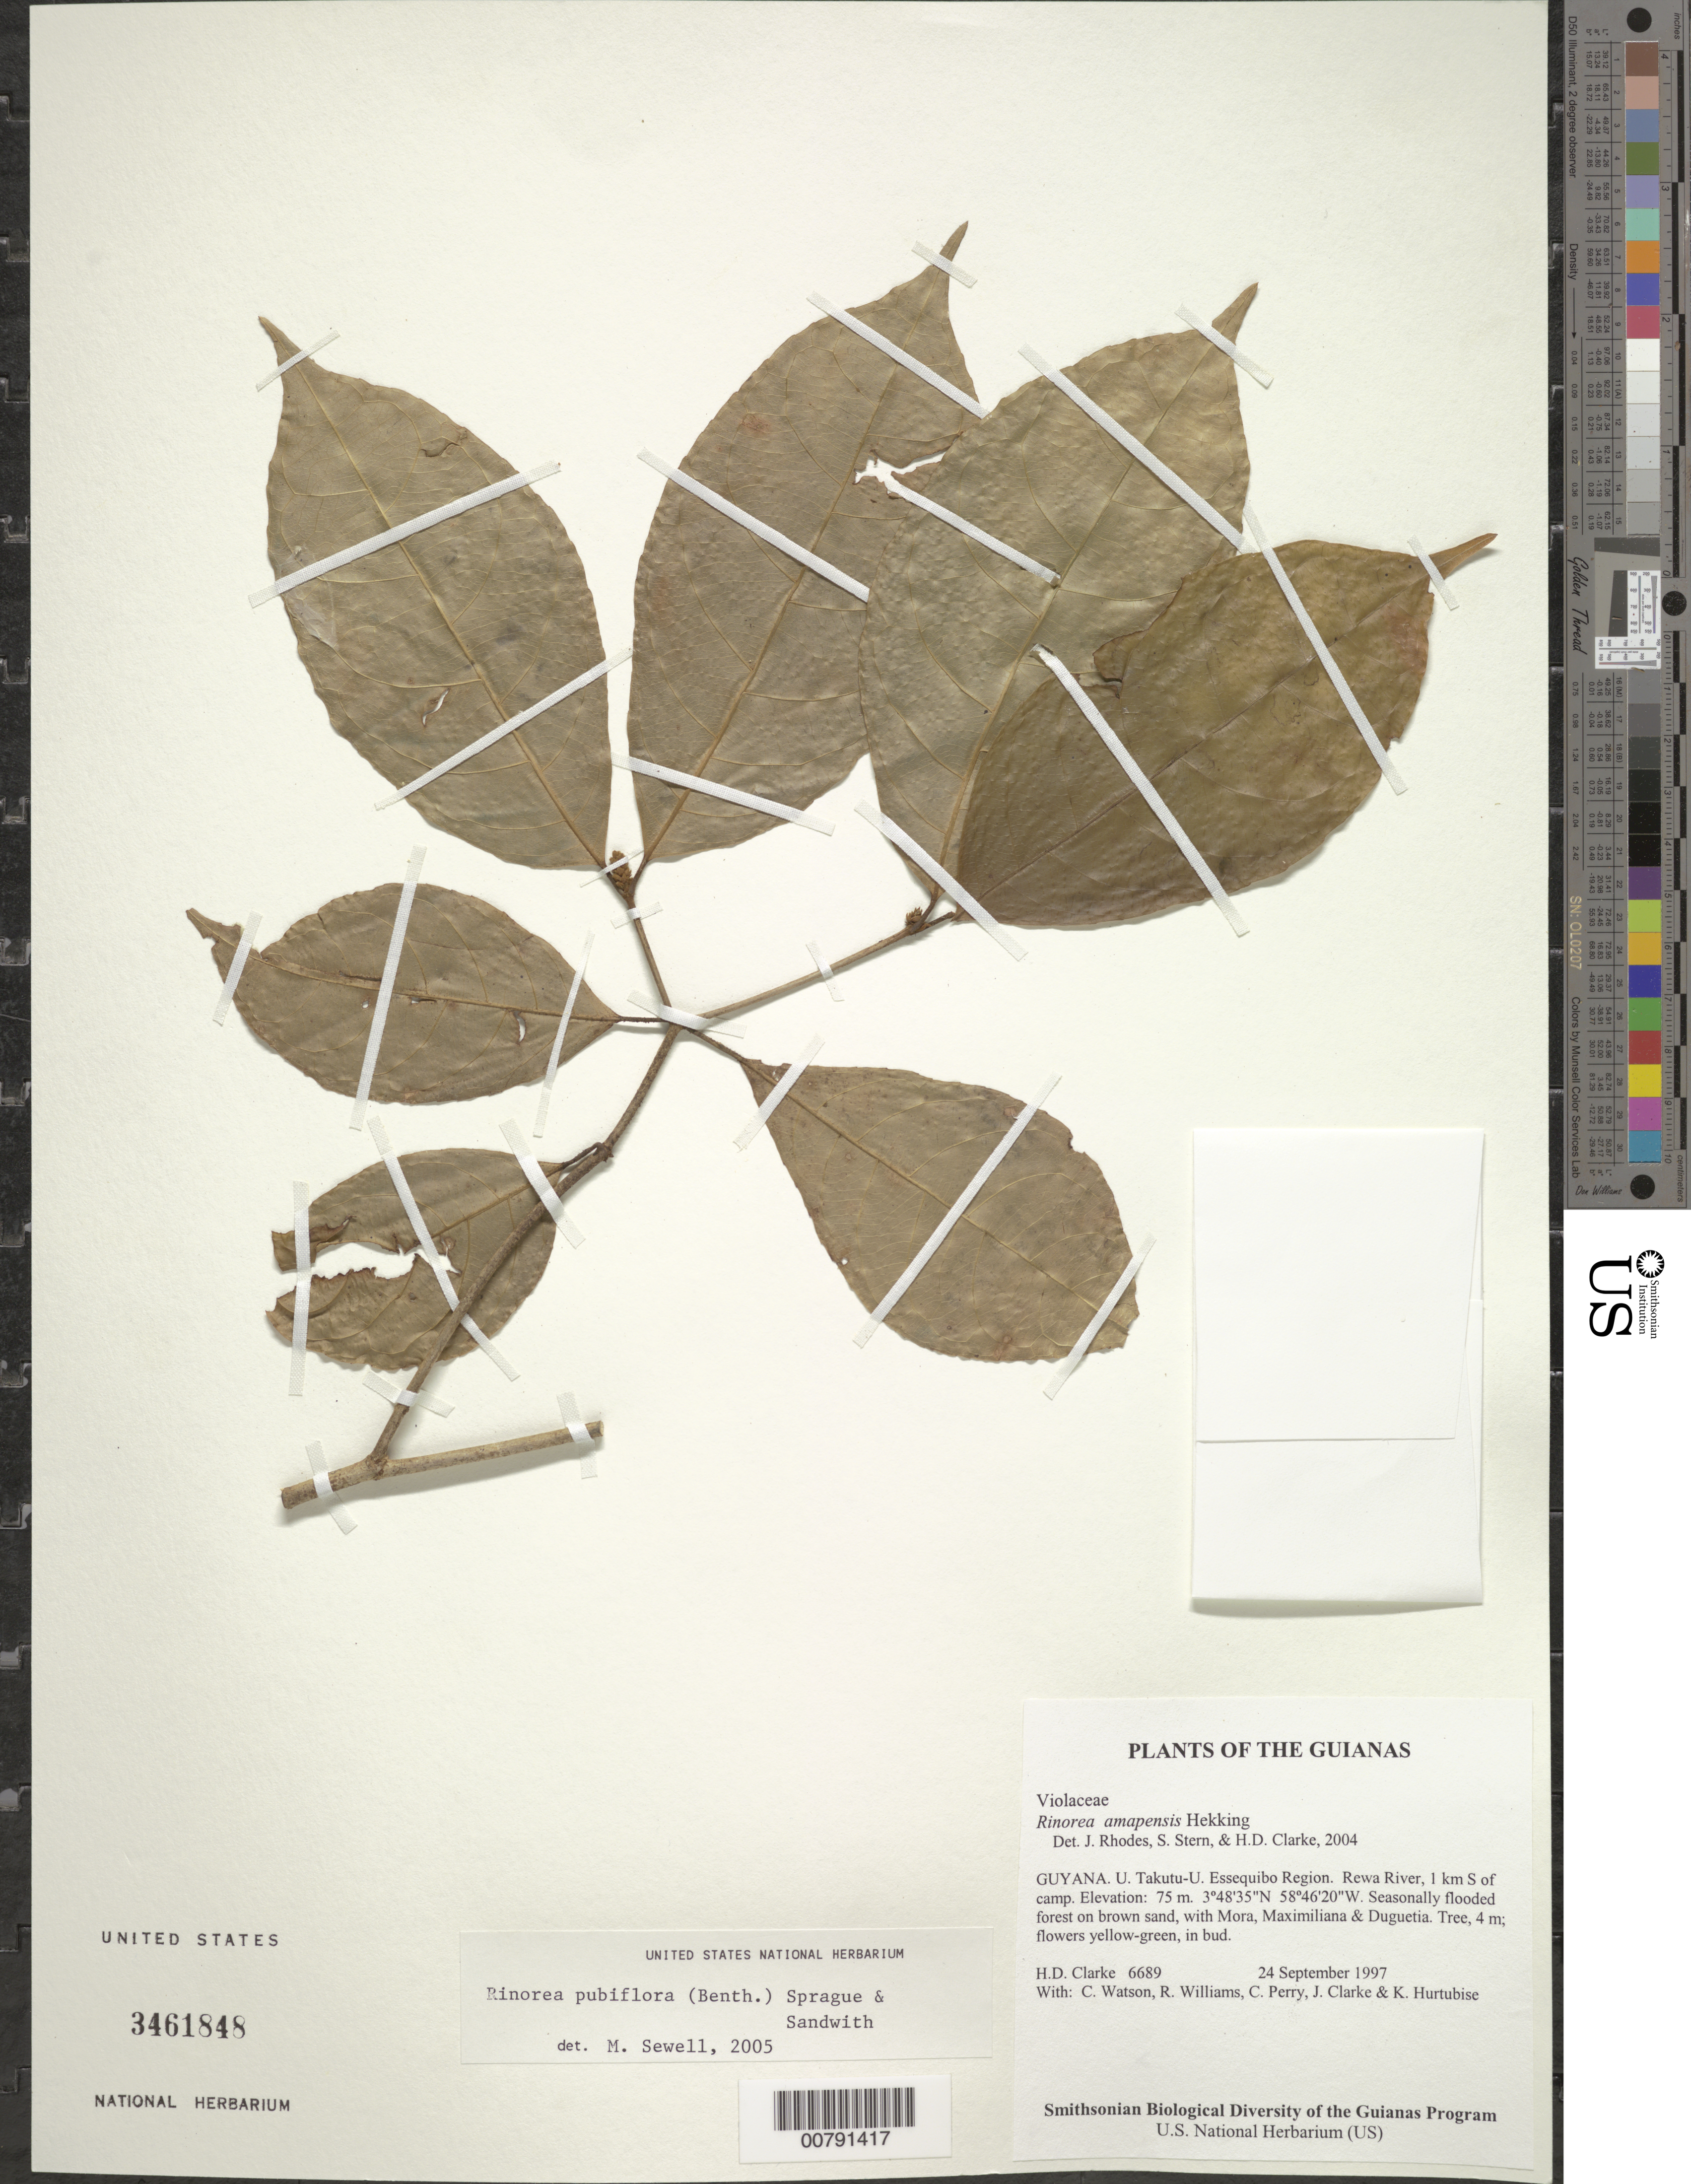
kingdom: Plantae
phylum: Tracheophyta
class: Magnoliopsida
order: Malpighiales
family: Violaceae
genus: Rinorea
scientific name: Rinorea pubiflora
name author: (Benth.) Sprague & Sandwith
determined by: Sewell, M.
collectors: H. D. Clarke, C. Watson, R. Williams, C. Perry, J. Clarke & K. Hurtubise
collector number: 6689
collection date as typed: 24 September 1997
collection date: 1997-09-24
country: Guyana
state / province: U. Takutu-U. Essequibo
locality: Rewa River, 1 km S of camp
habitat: Seasonally flooded forest on brown sand, with Mora, Maximiliana & Duguetia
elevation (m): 75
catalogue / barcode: US 3461848